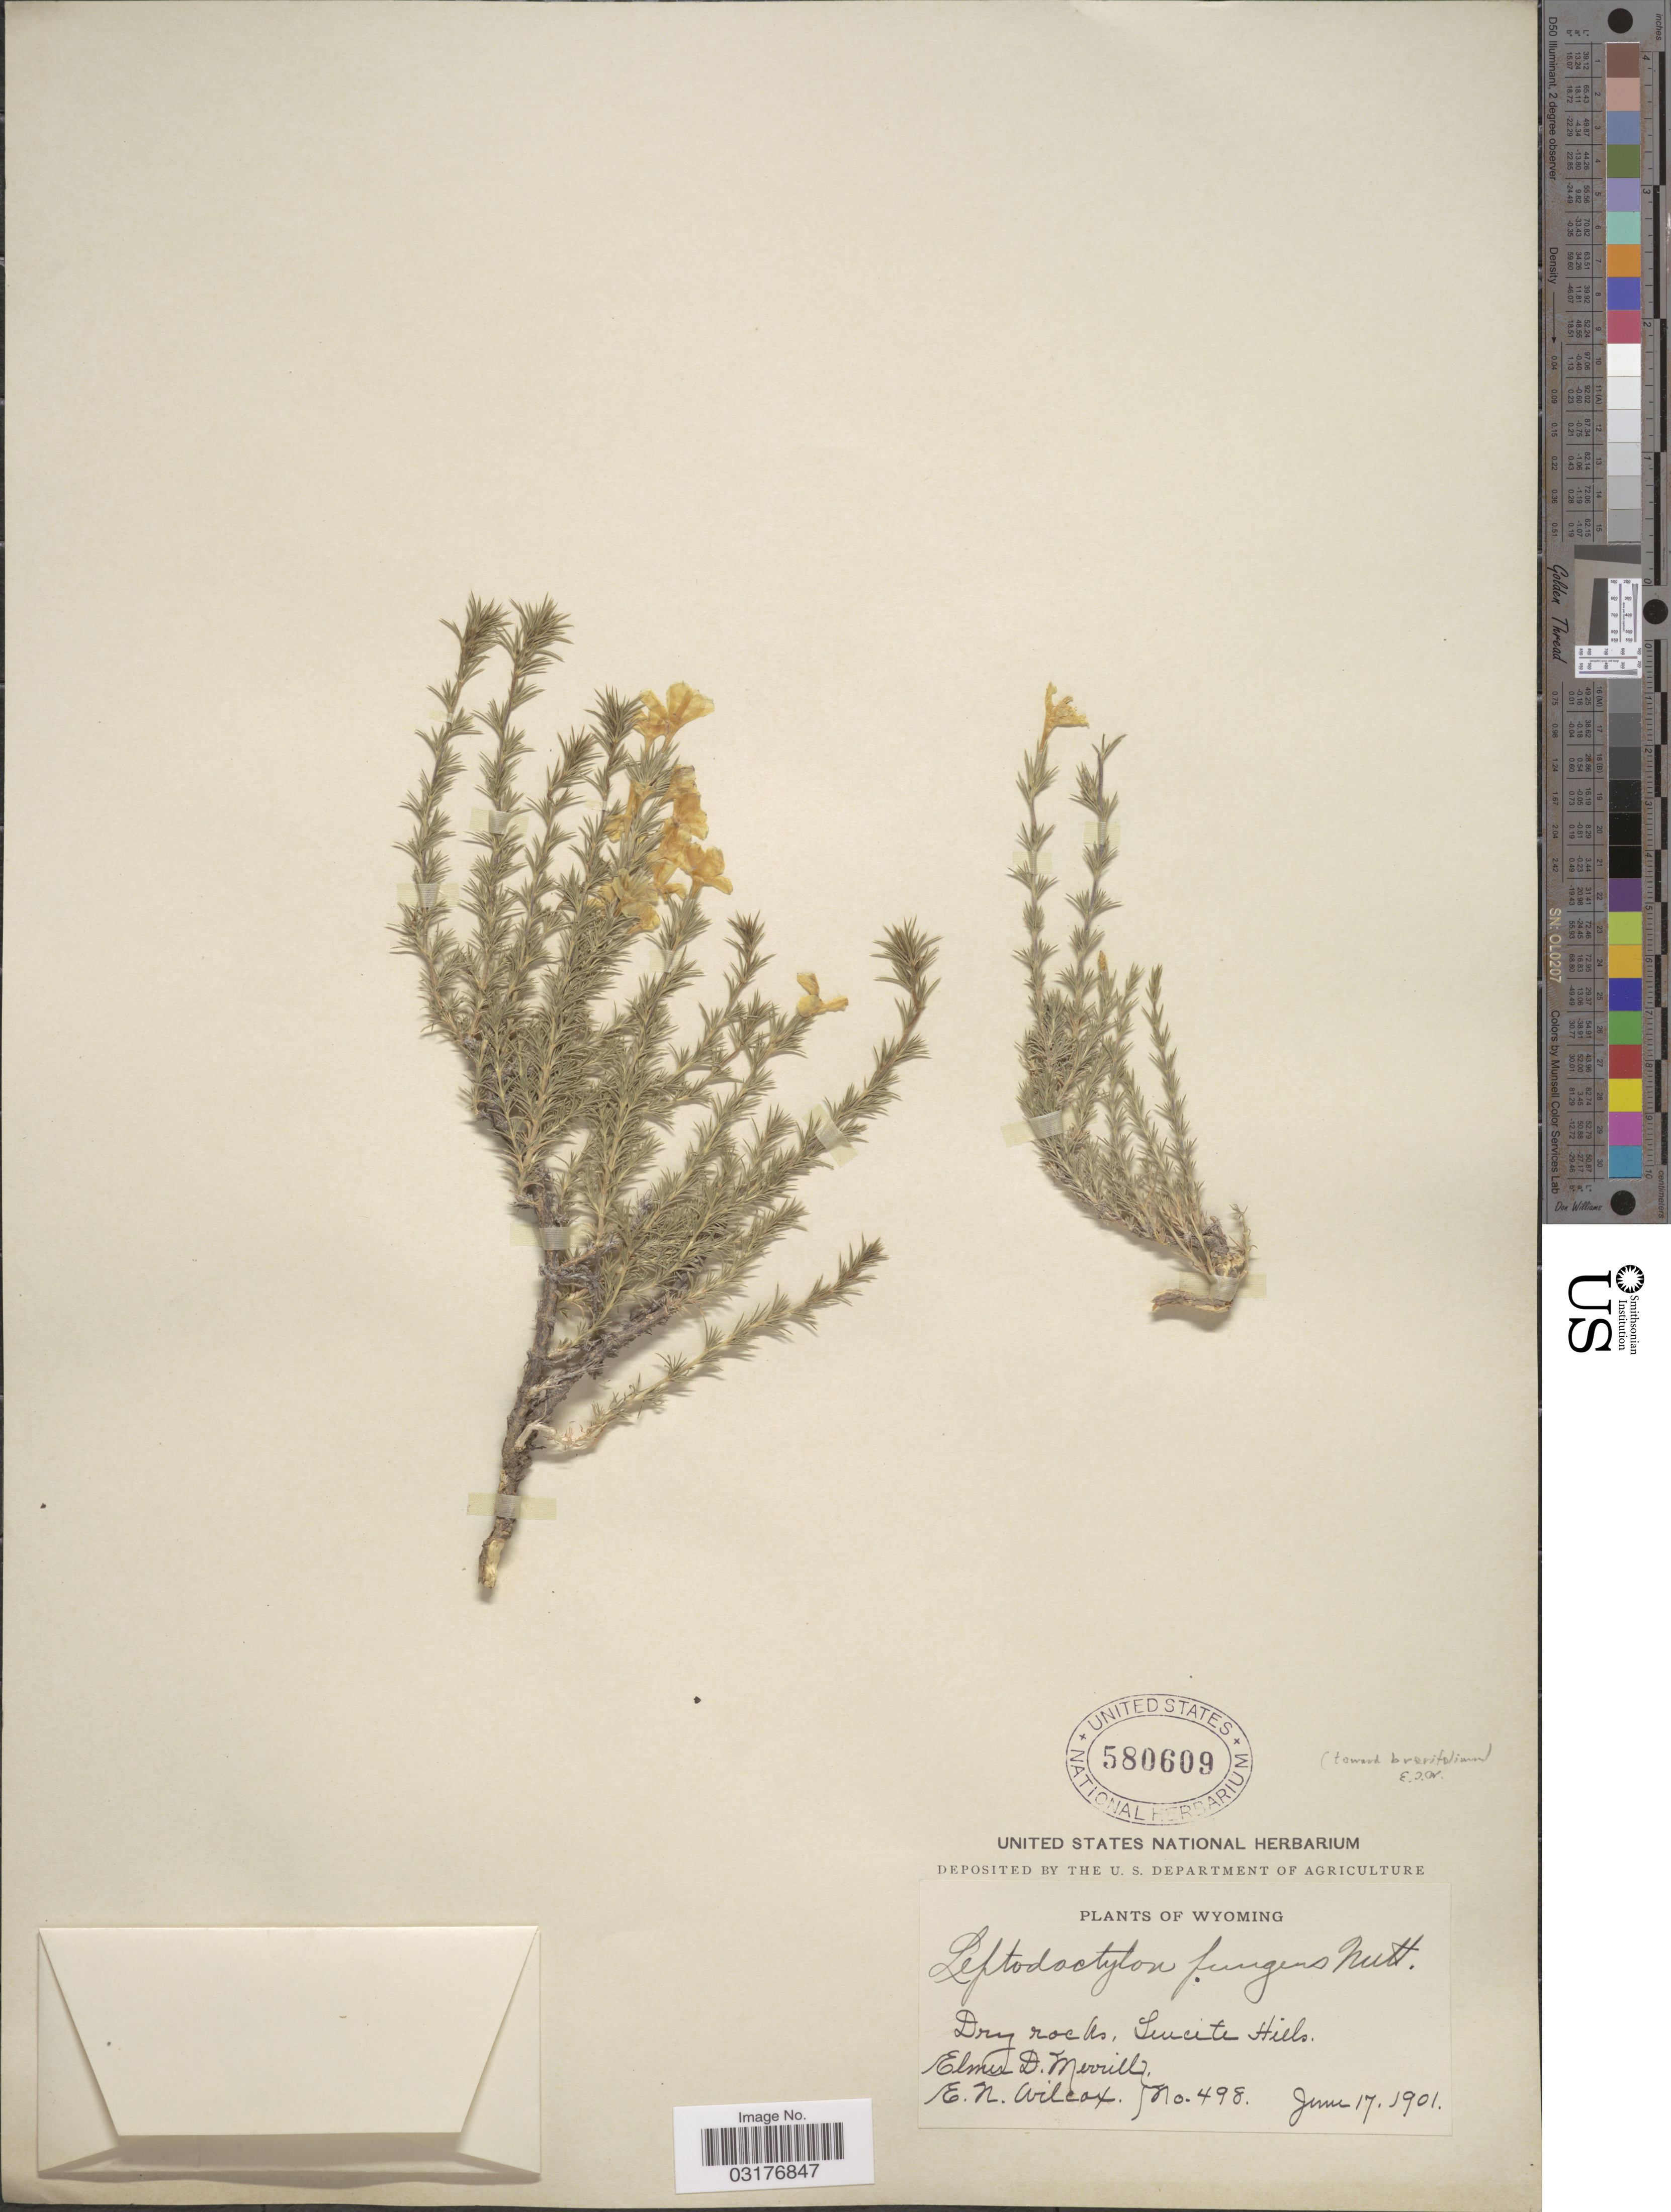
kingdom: Plantae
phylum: Tracheophyta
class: Magnoliopsida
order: Ericales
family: Polemoniaceae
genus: Linanthus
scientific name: Linanthus pungens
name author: (Torr.) J.M. Porter & L.A. Johnson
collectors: E. D. Merrill & E. Wilcox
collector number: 498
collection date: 1901-06-17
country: United States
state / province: Wyoming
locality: Leucite Hills.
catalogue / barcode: US 580609